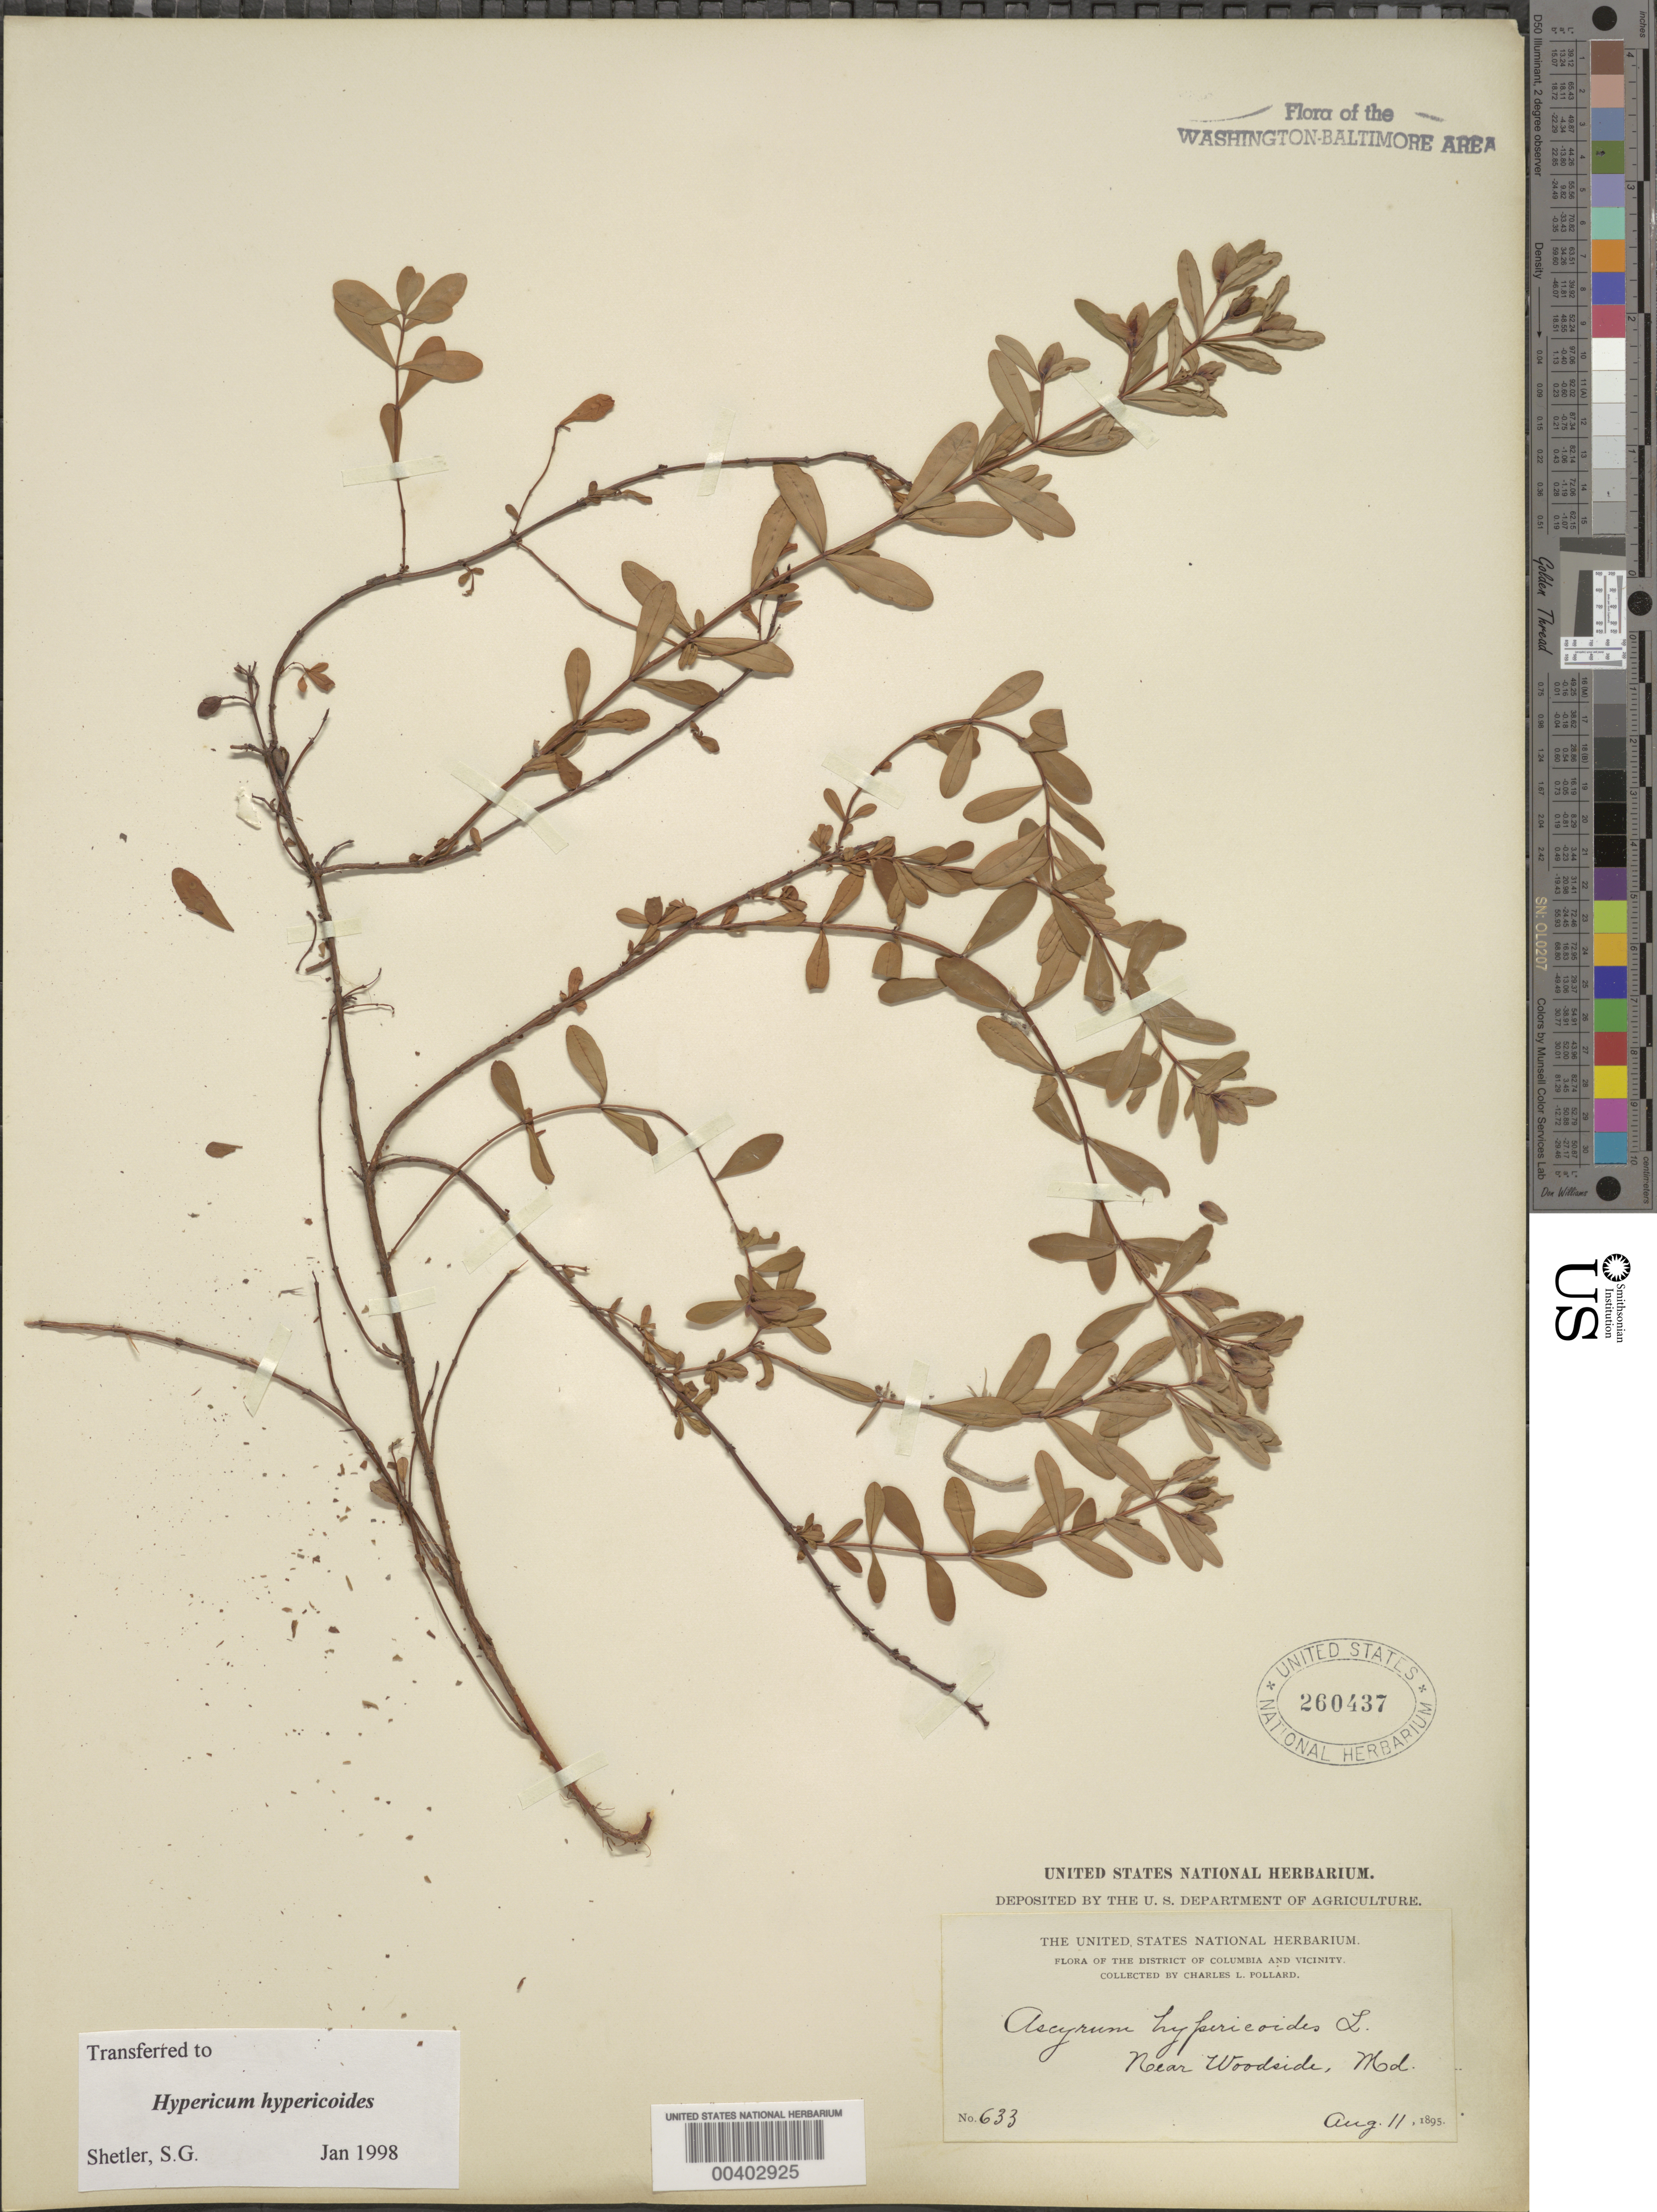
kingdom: Plantae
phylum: Tracheophyta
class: Magnoliopsida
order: Malpighiales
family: Hypericaceae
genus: Hypericum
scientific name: Hypericum stragulum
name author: W.P. Adams & N. Robson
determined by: Strong, Mark T., (BOT), Smithsonian Institution - National Museum of Natural History (UNITED STATES)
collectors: C. L. Pollard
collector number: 633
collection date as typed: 11 Aug 1895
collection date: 1895-08-11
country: United States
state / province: Maryland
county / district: Montgomery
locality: Woodside Area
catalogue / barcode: US 260437